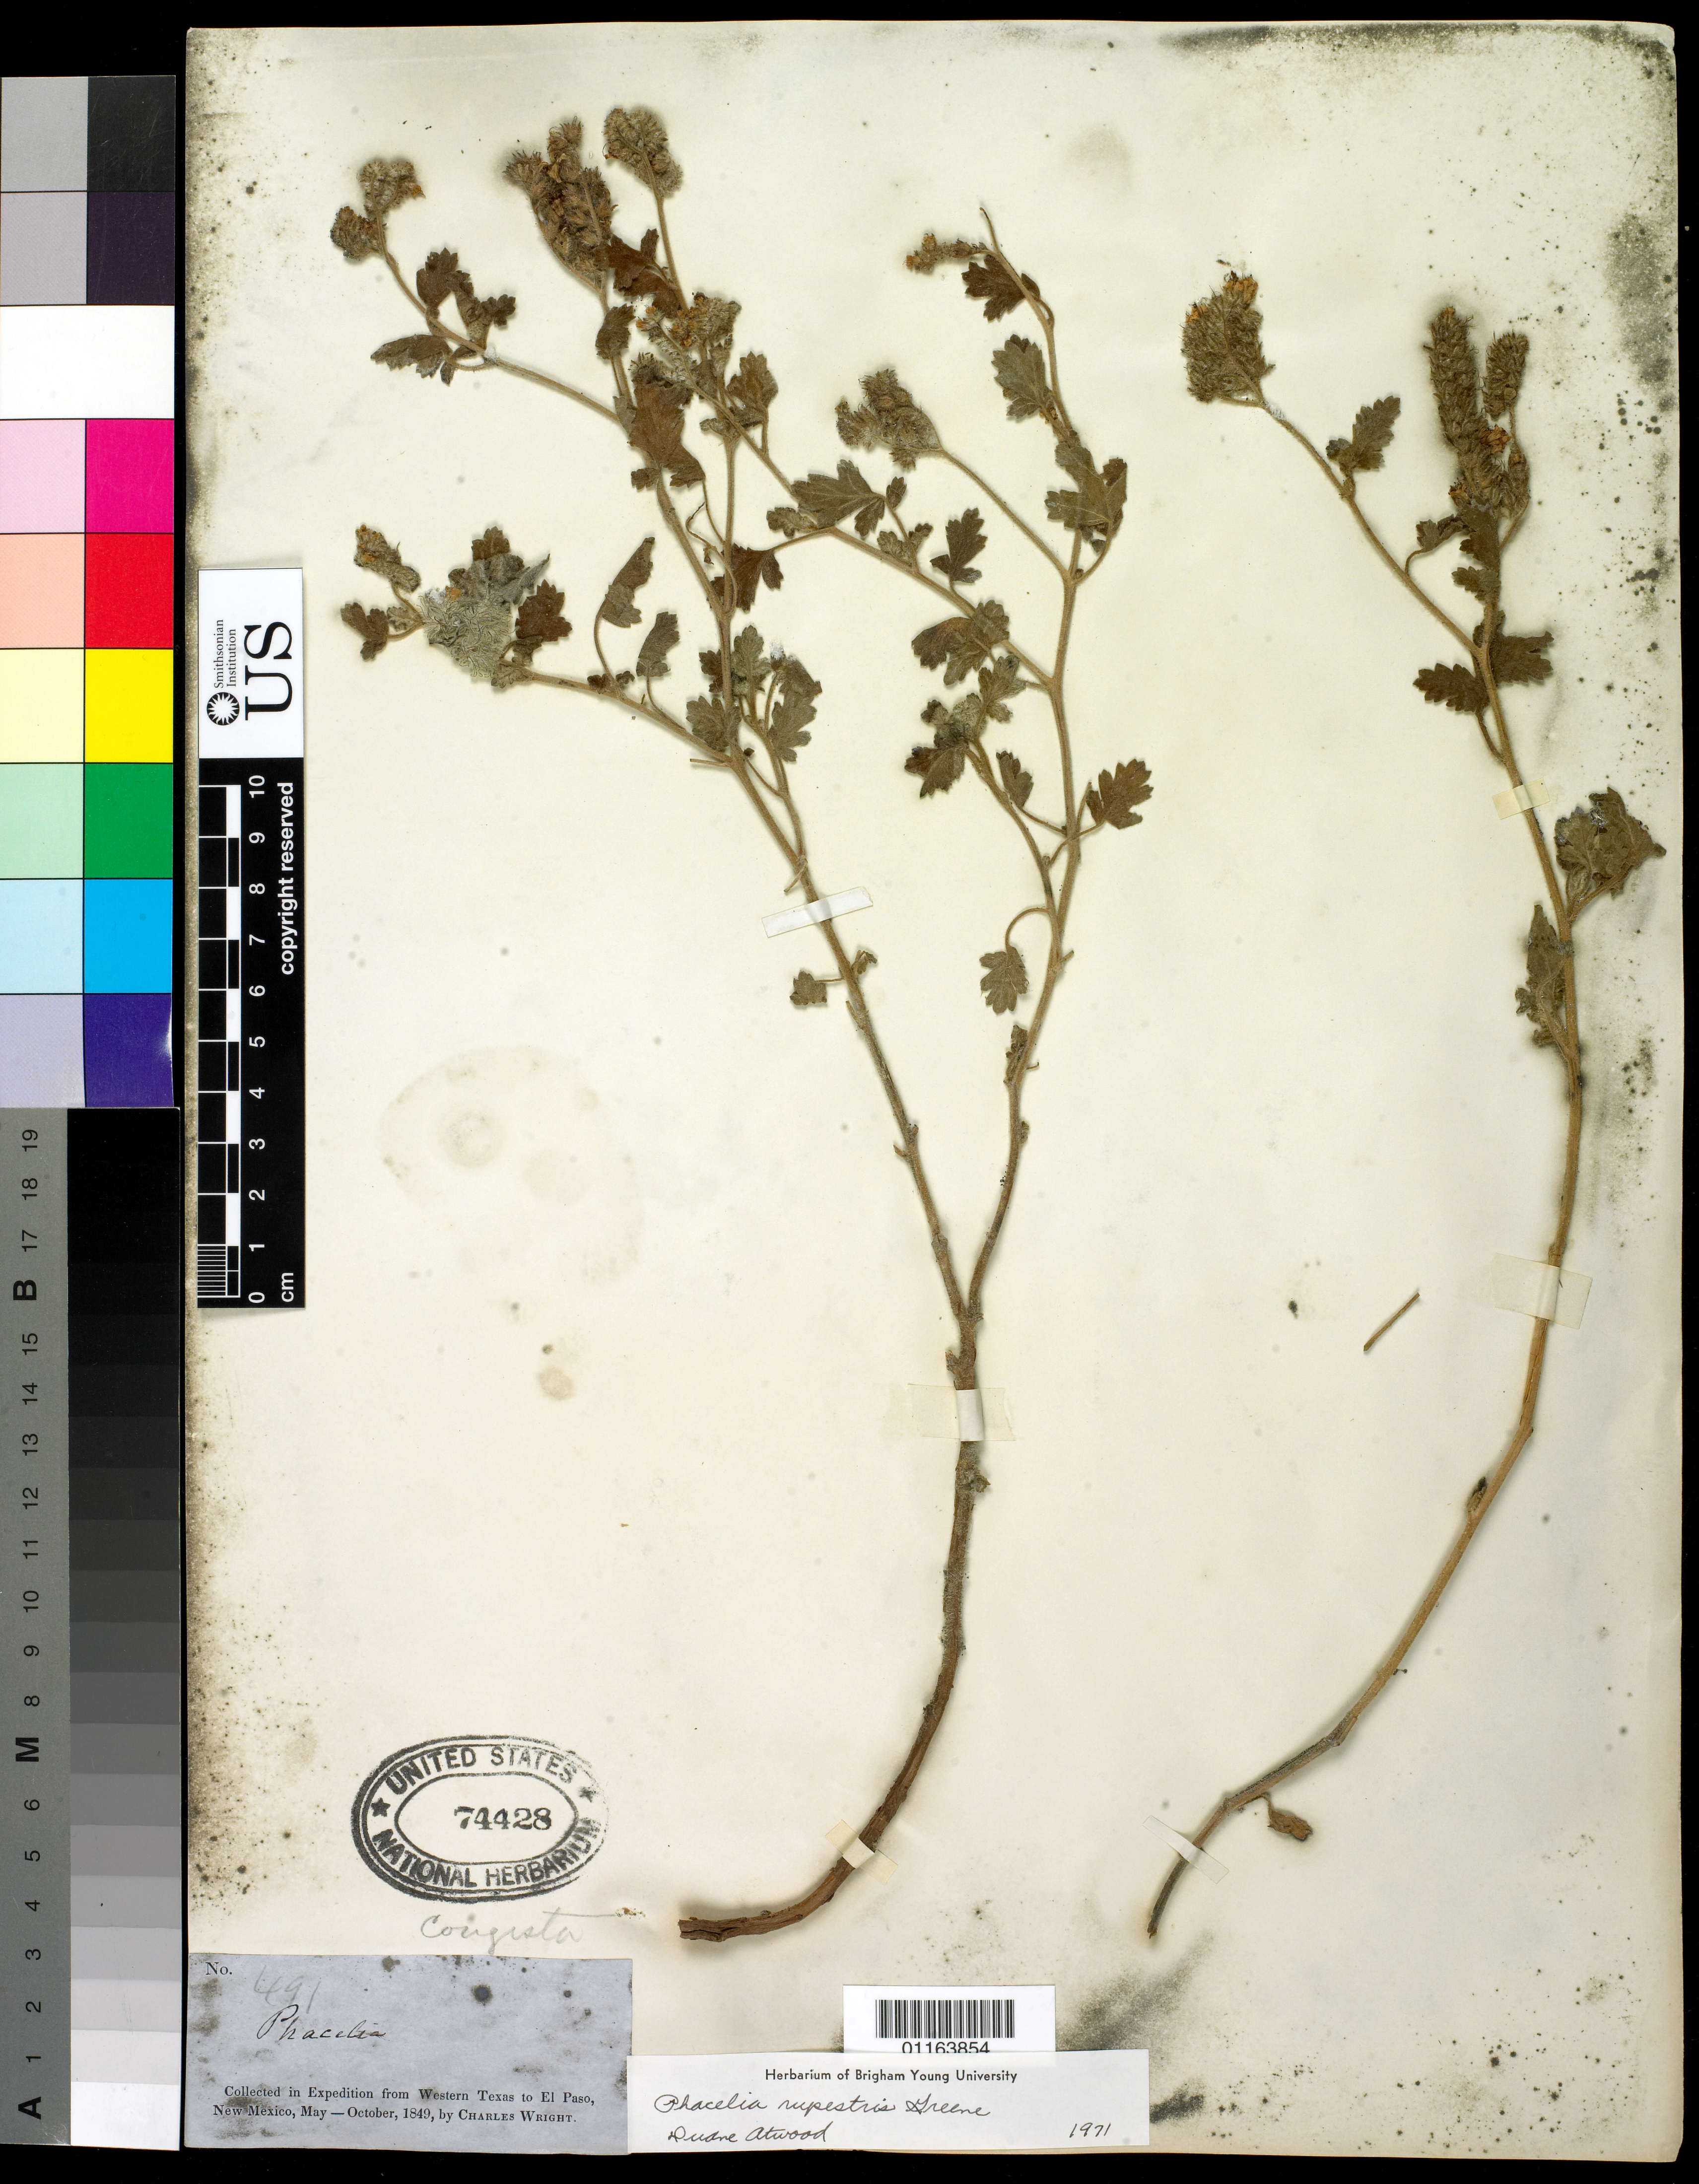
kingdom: Plantae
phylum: Tracheophyta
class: Magnoliopsida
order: Boraginales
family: Hydrophyllaceae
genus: Phacelia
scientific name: Phacelia rupestris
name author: Greene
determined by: Atwood, D.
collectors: C. Wright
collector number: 491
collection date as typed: May 1849 to -- Oct 1849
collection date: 1849-05/1849-10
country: United States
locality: From Western Texas to El Paso, New Mexico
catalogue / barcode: US 74428